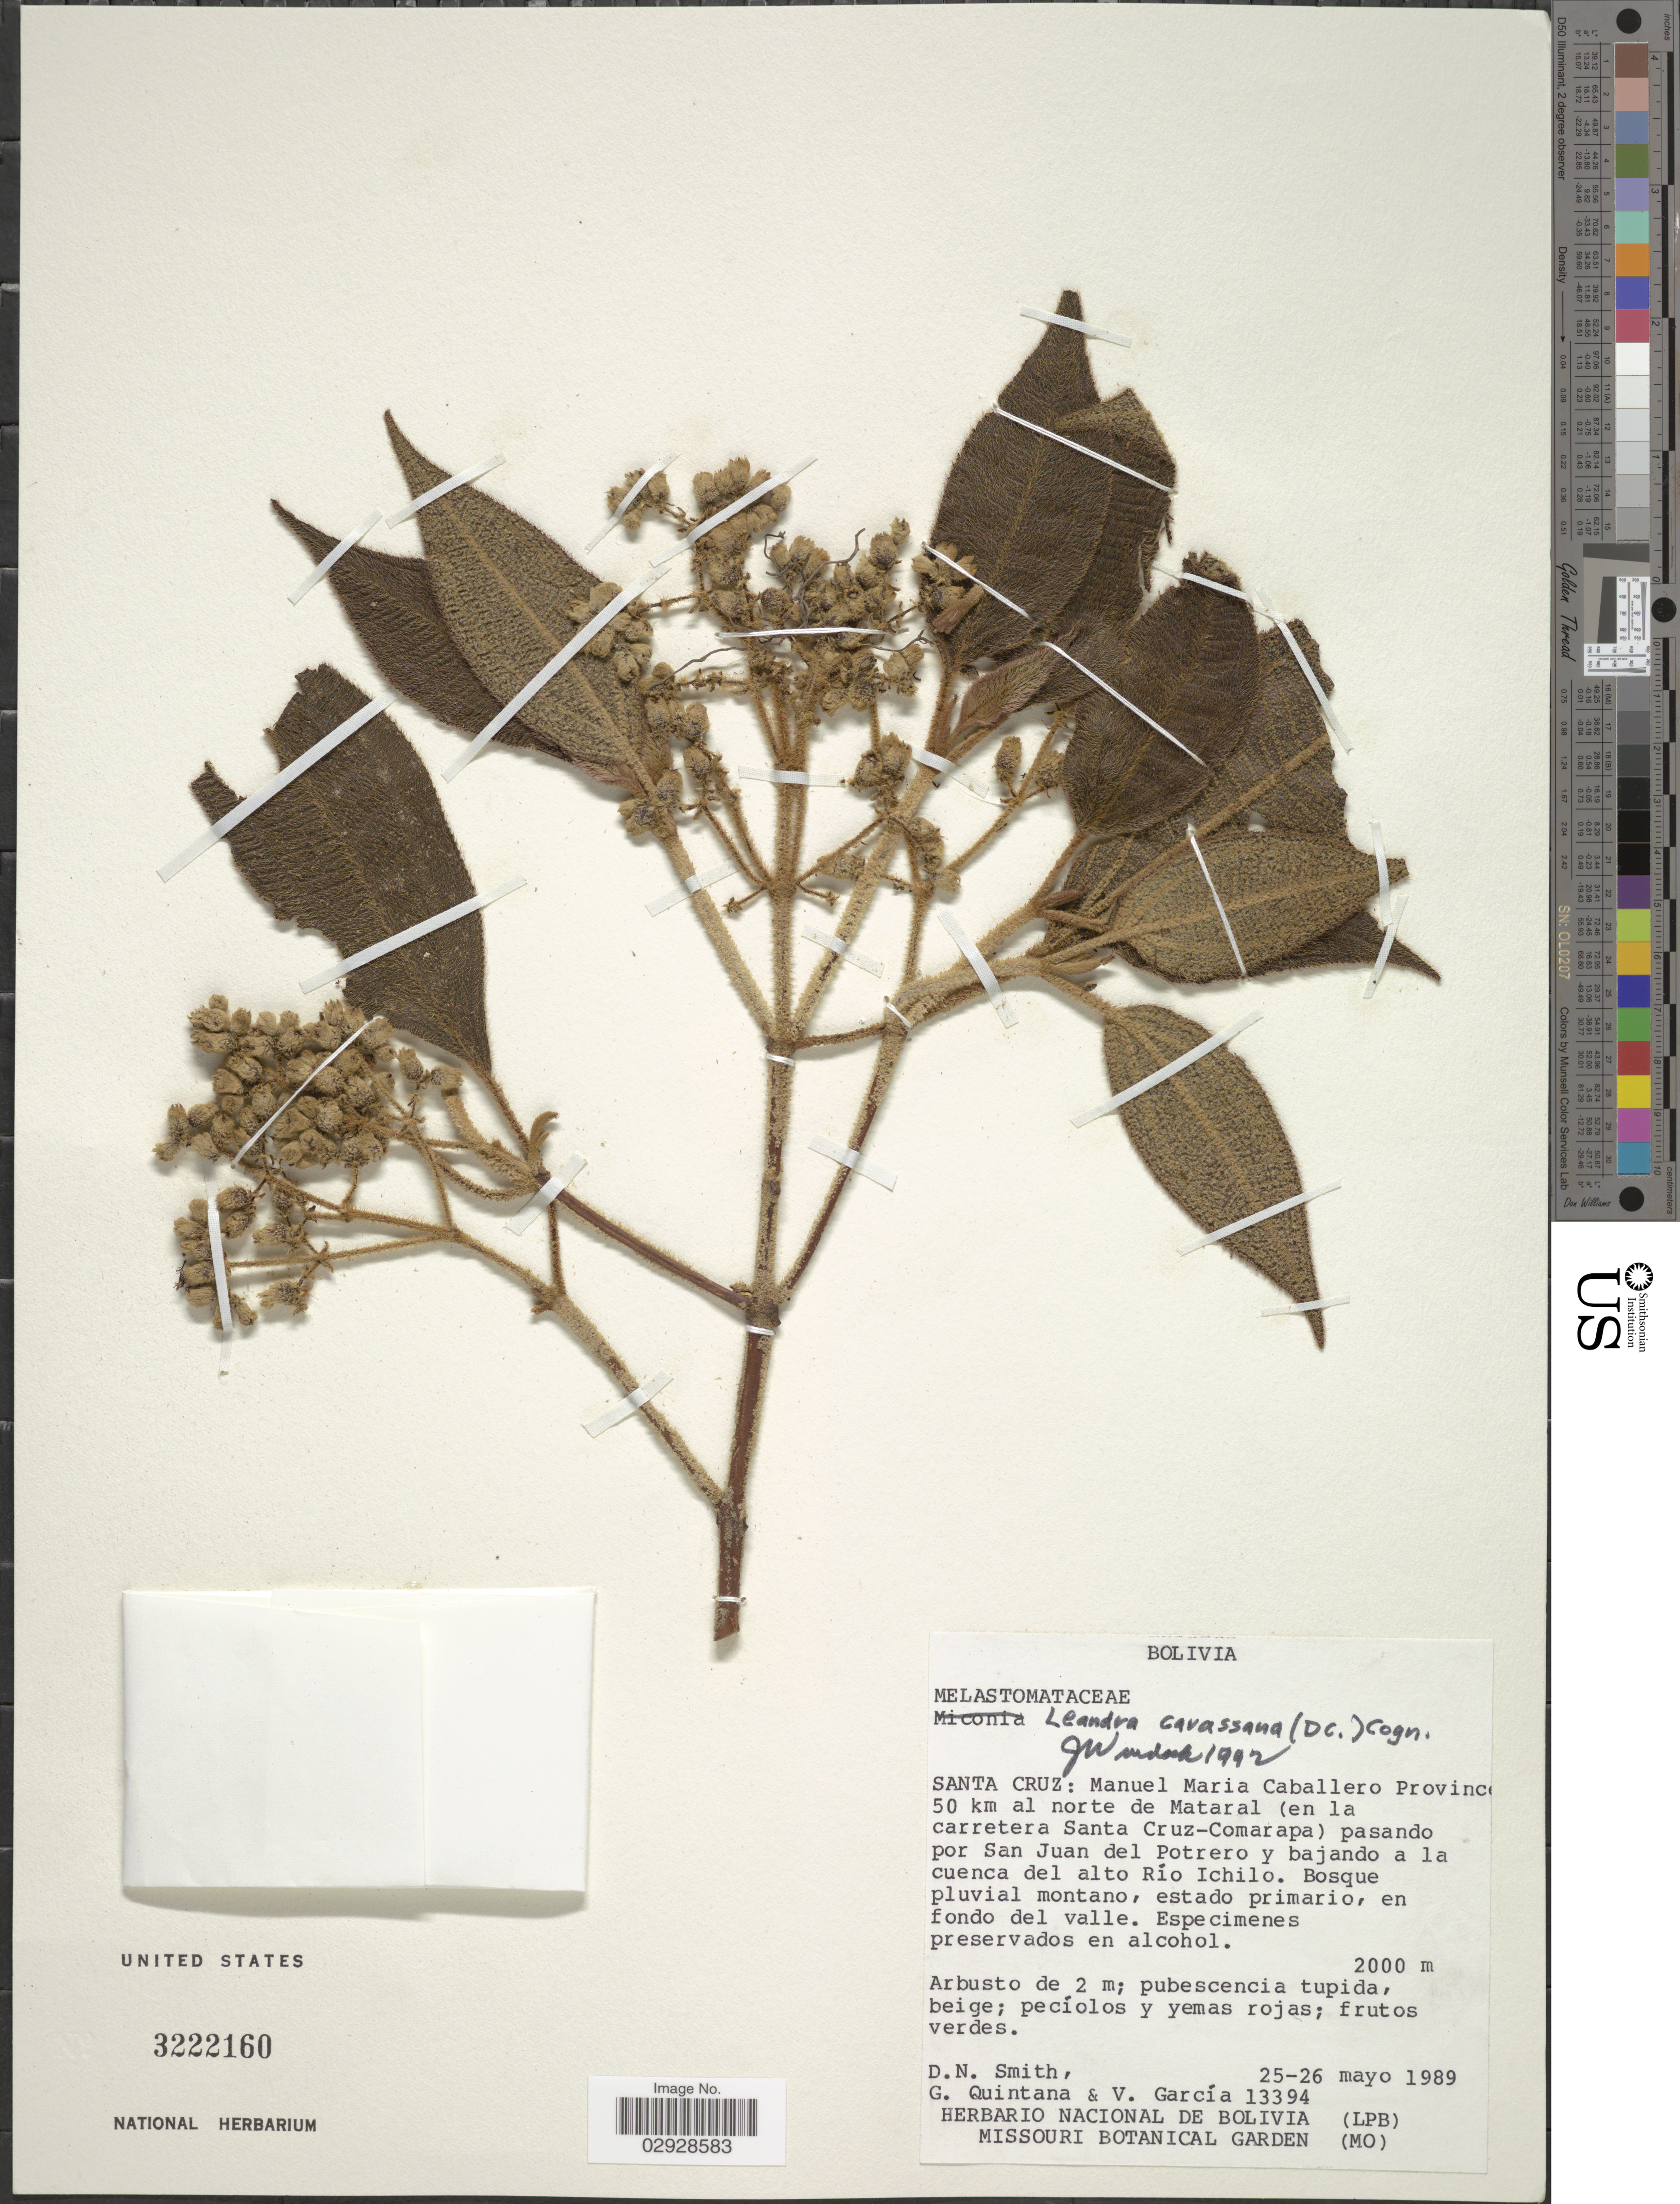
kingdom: Plantae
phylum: Tracheophyta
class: Magnoliopsida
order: Myrtales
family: Melastomataceae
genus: Leandra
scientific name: Leandra carassana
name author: (DC.) Cogn.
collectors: D. Smith, G. Quintana & V. Garcia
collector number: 13394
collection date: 1989-05-25/1989-05-26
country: Bolivia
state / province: Santa Cruz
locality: Manuel Maria Caballero Province 50 km al norte de Mataral (en la carretera Santa Cruz-Comarapa) pasando por San Juan del Potrero y bajando a la cuenca del alto Río Ichilo.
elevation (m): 2000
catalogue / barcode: US 3222160